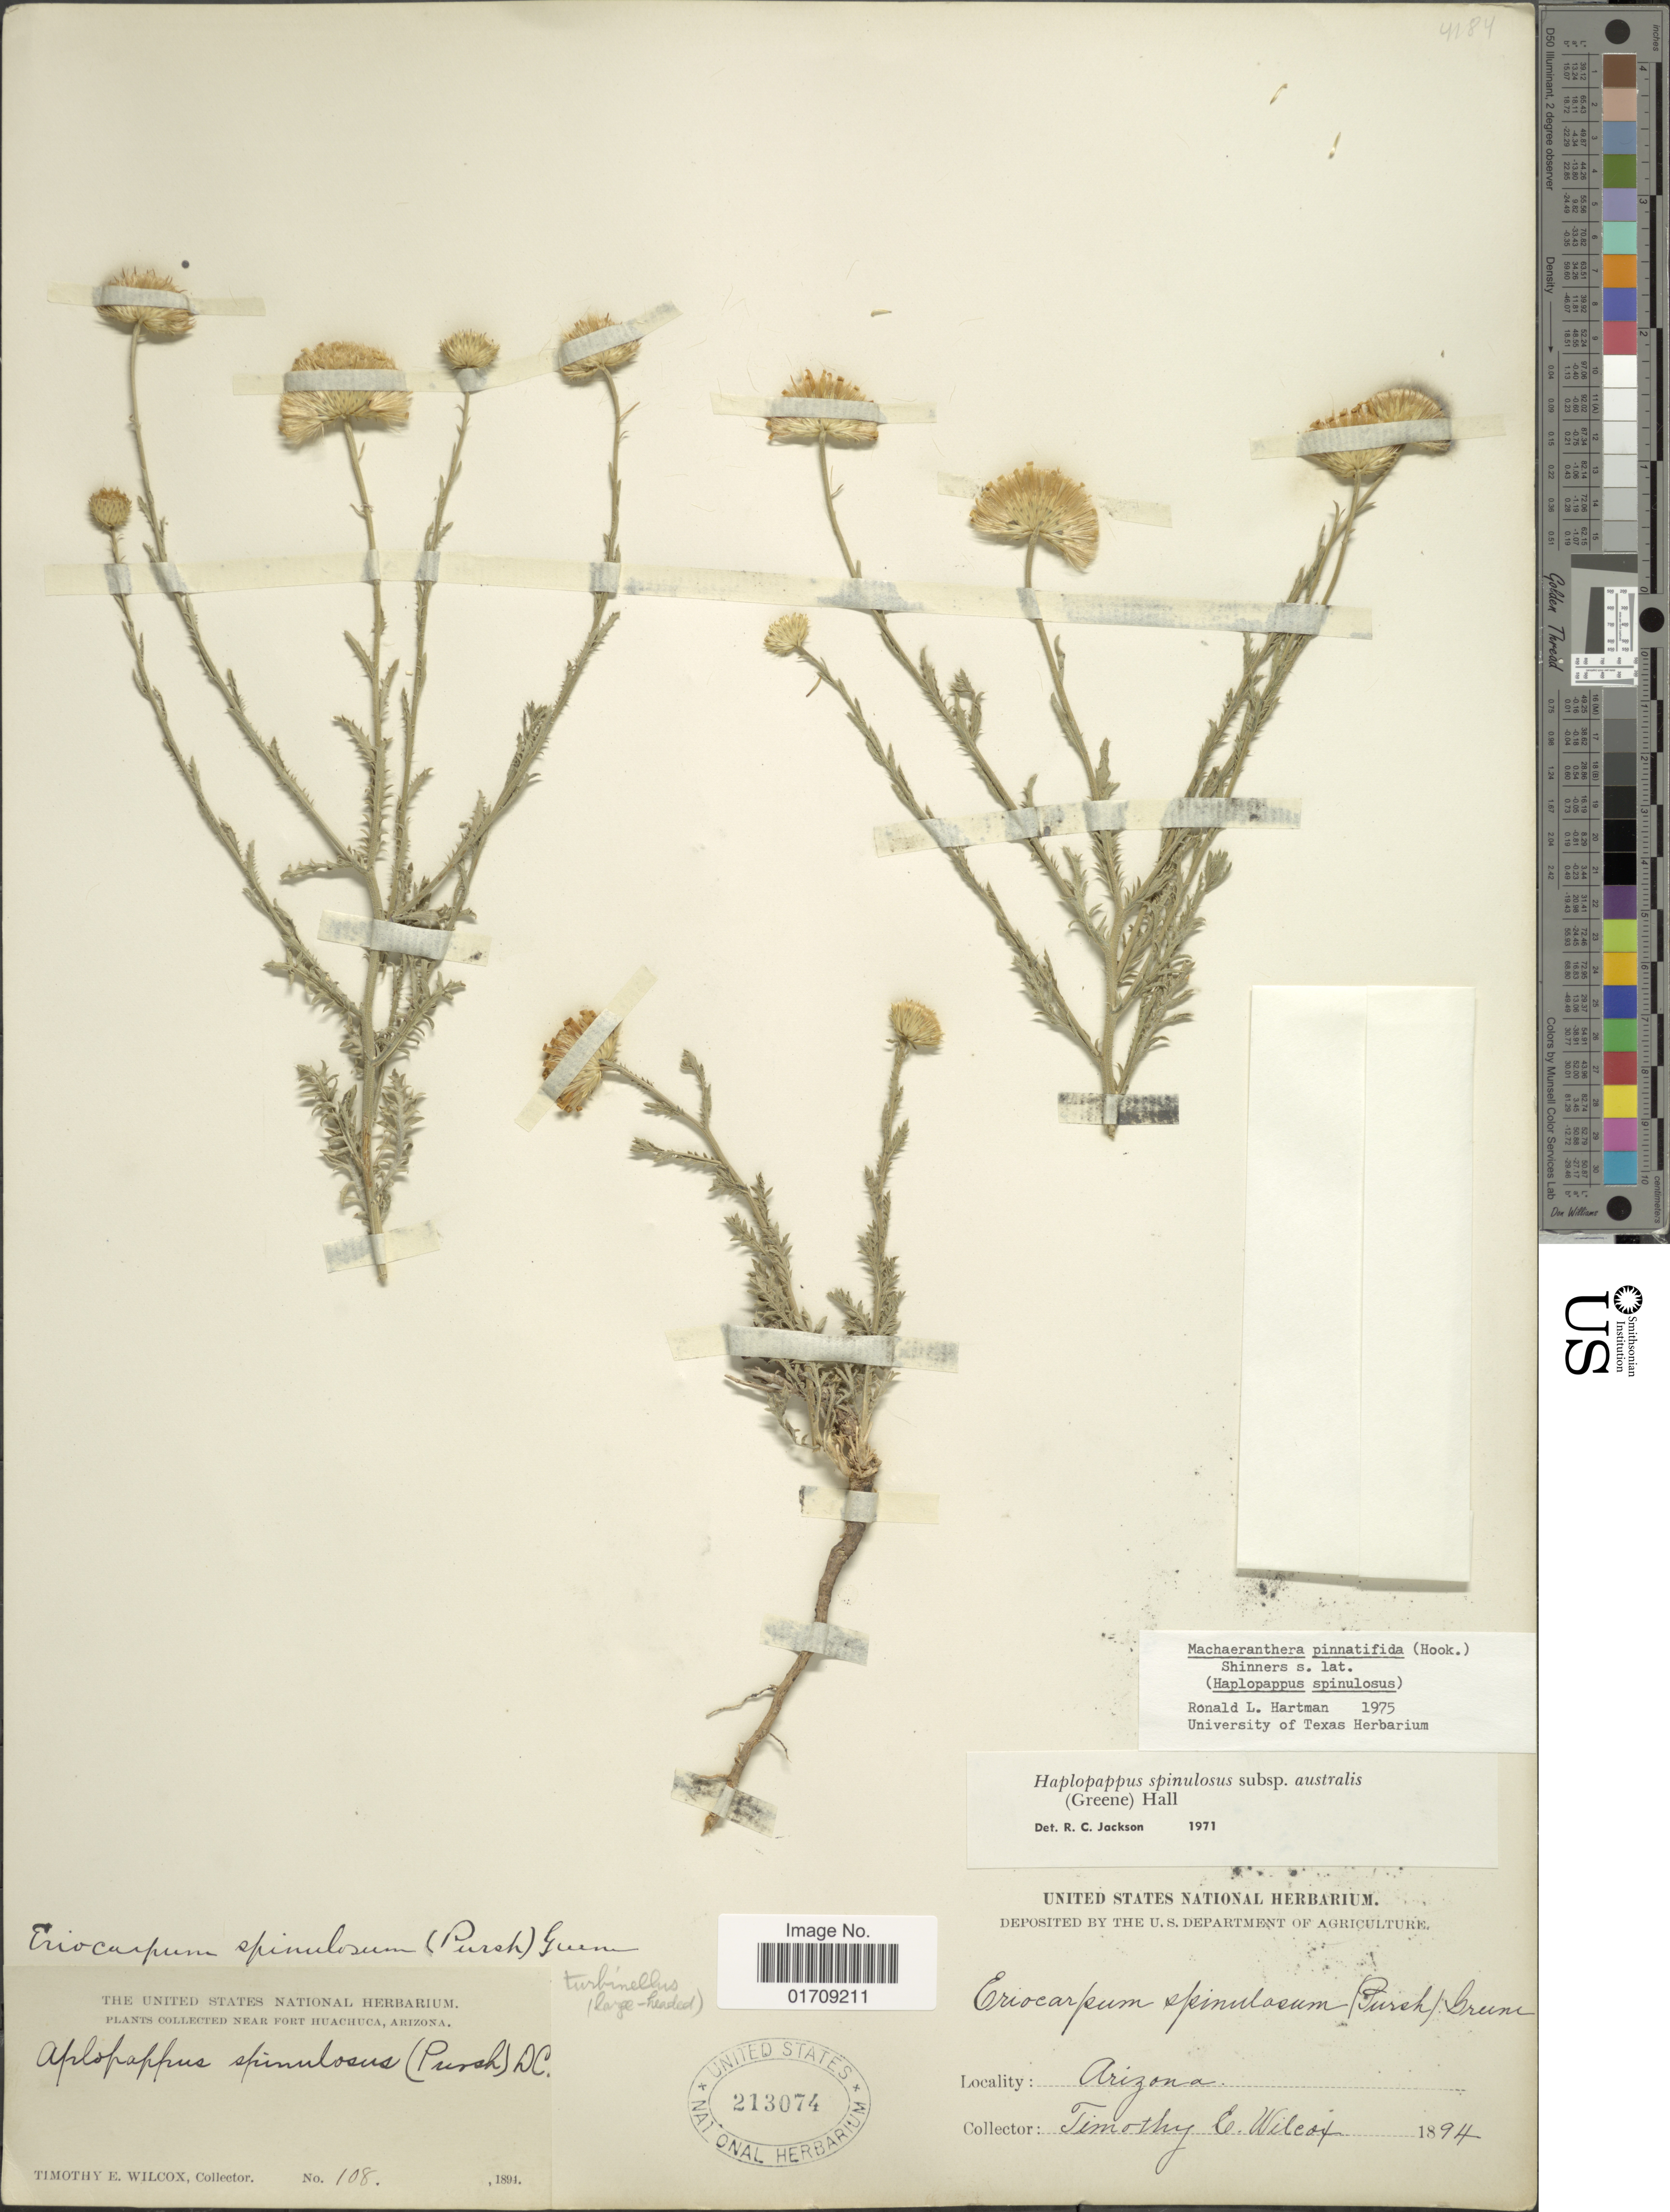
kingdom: Plantae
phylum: Tracheophyta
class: Magnoliopsida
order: Asterales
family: Asteraceae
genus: Machaeranthera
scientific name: Machaeranthera pinnatifida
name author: (Hook.) Shinners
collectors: T. E. Wilcox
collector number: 108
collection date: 1894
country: United States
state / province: Arizona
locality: Near Fort Huachuca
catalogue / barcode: US 213074